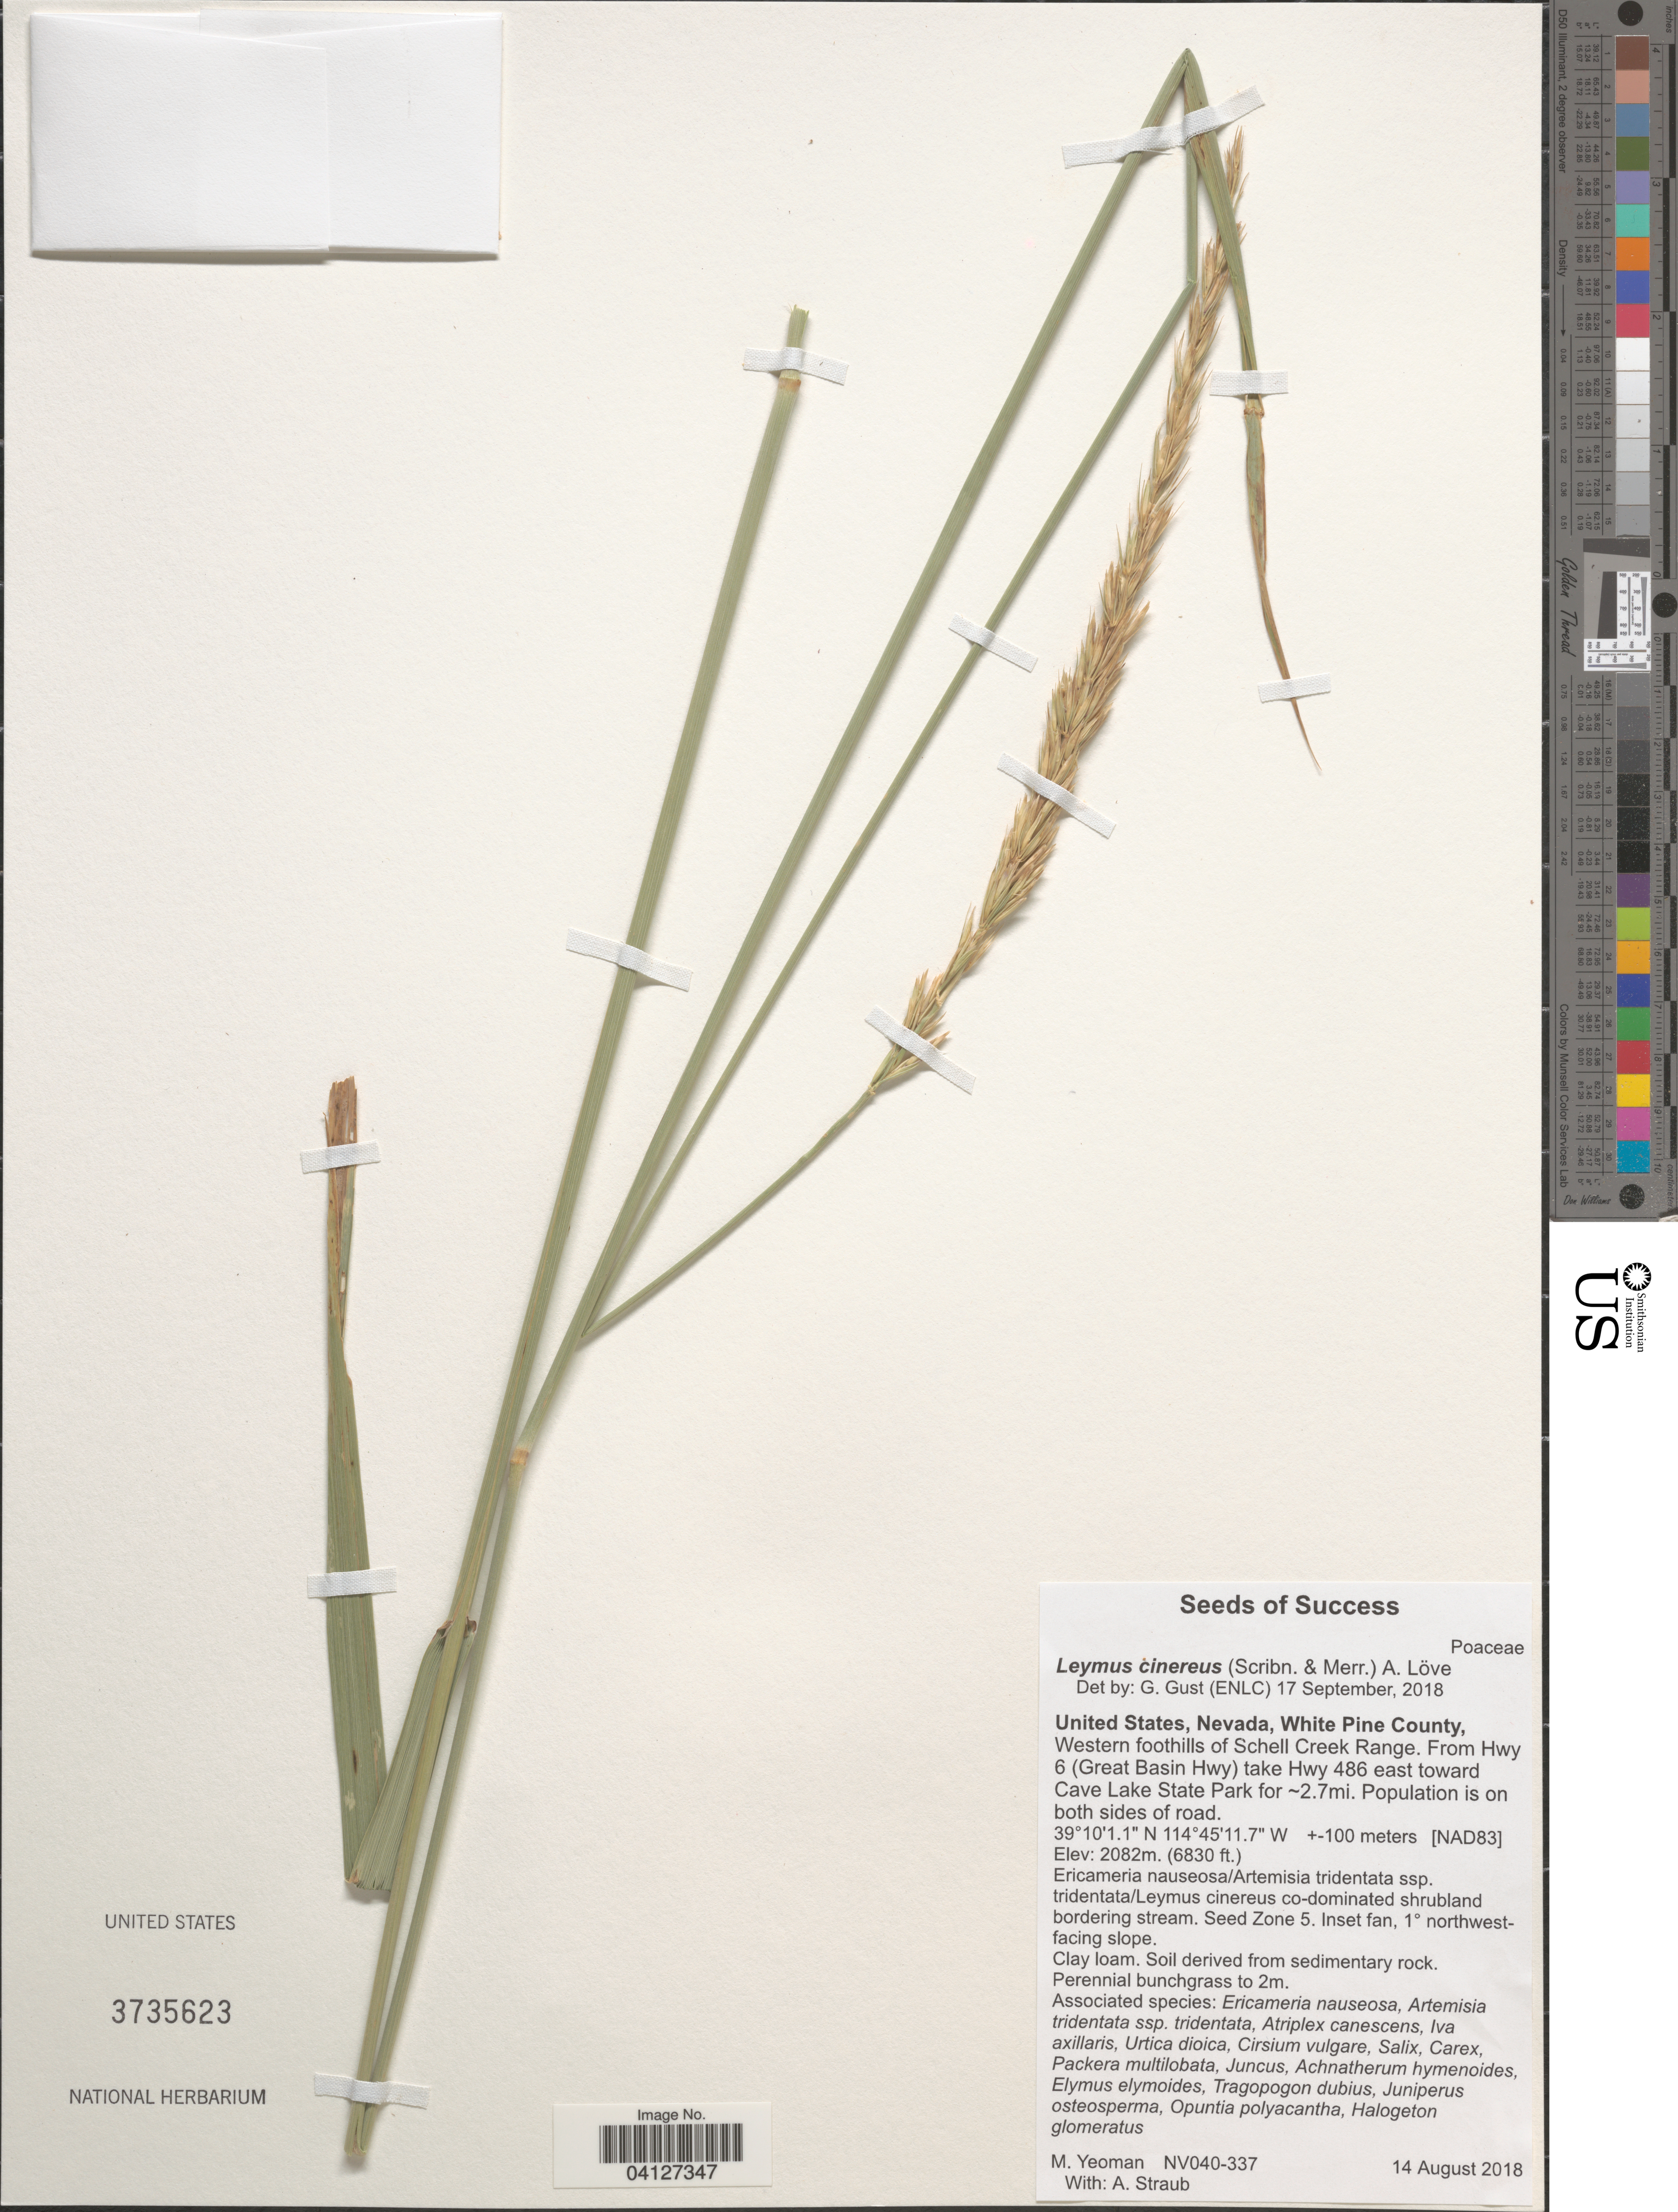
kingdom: Plantae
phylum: Tracheophyta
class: Liliopsida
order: Poales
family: Poaceae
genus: Leymus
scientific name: Leymus cinereus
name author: (Scribn. & Merr.) Á. Löve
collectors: M. Yeoman & A. Straub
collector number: NV040-337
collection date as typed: Transcribed d/m/y: 14/8/2018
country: United States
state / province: Nevada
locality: White Pine County, Western foothills of Schell Creek Range. From Hwy 6 (Great Basin Hwy) take Hwy 486 east toward Cave Lake State Park for ~2.7mi.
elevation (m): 2082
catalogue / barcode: US 3735623